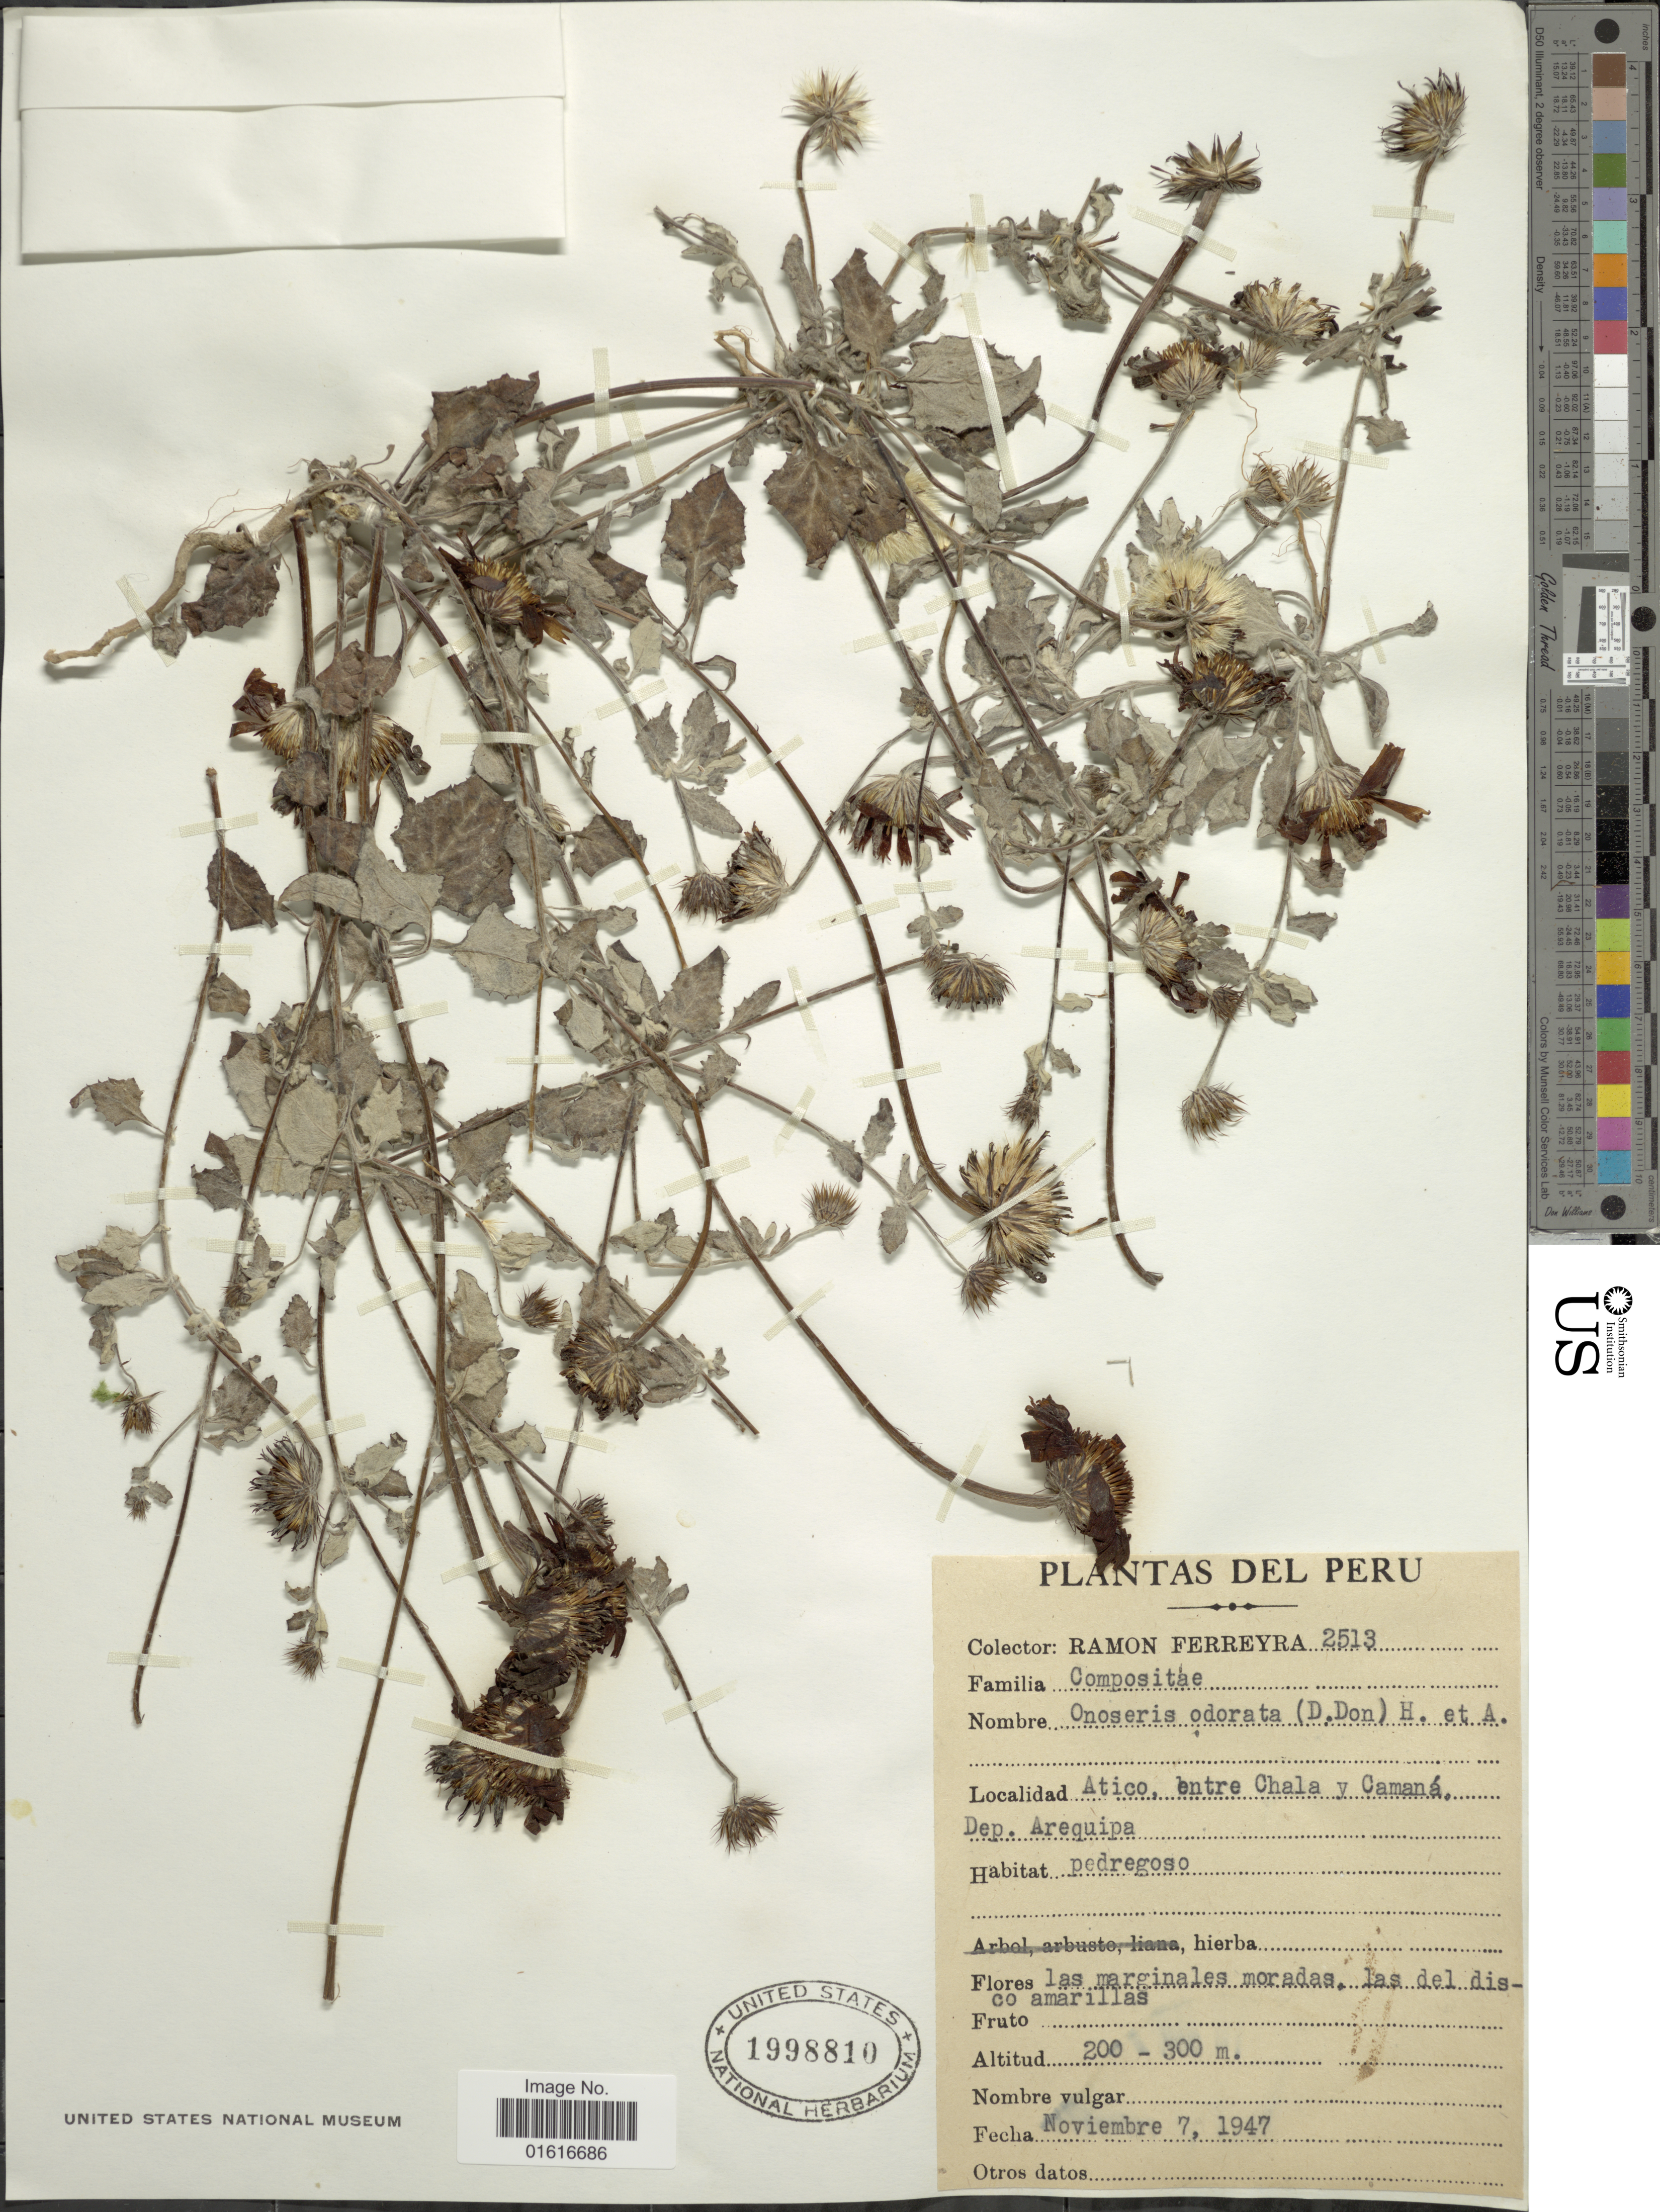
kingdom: Plantae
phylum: Tracheophyta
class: Magnoliopsida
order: Asterales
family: Asteraceae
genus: Onoseris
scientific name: Onoseris odorata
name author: (D. Don) Hook. & Arn.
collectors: R. A. Ferreyra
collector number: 2513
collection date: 1947-11-01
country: Peru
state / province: Arequipa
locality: Atico, entre Chala y Camana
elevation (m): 200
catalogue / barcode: US 1998810